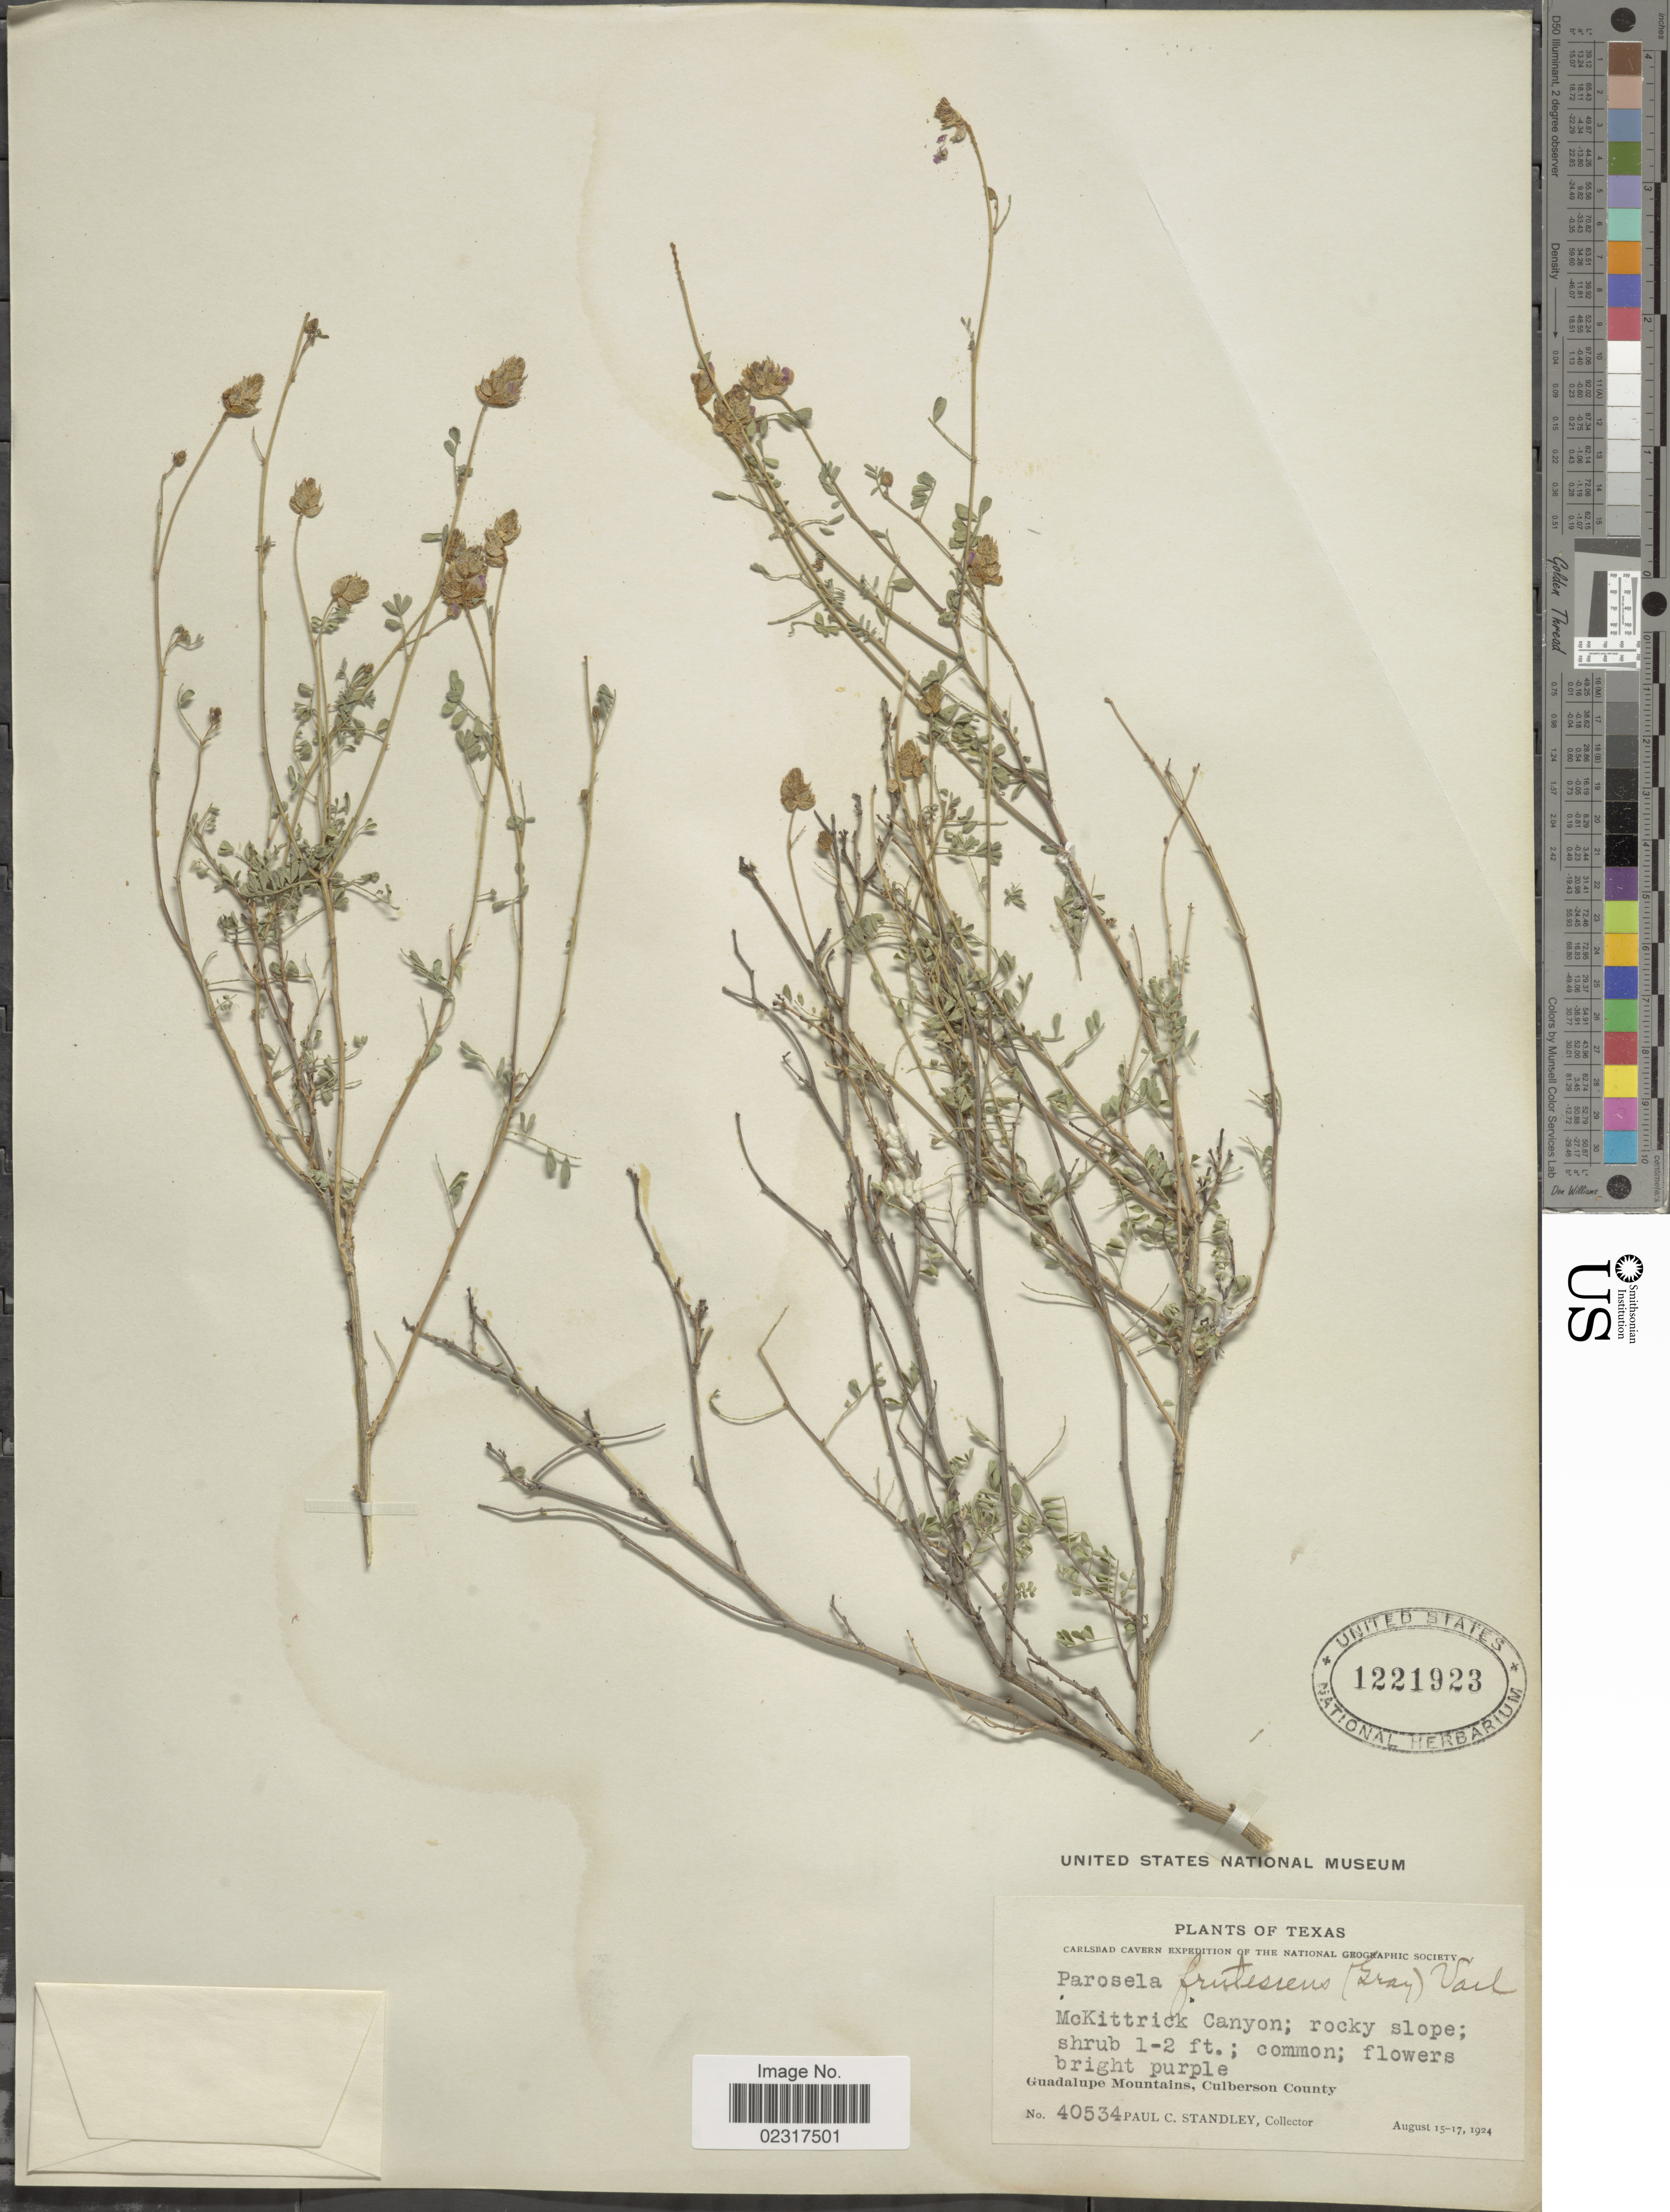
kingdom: Plantae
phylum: Tracheophyta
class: Magnoliopsida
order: Fabales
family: Fabaceae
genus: Dalea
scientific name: Dalea frutescens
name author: A. Gray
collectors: P. C. Standley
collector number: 40534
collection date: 1924-08-15/1924-08-17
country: United States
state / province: Texas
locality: McKittrick Canyon; rocky slope, Guadalupe Mountains, Culberson County.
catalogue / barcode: US 1221923